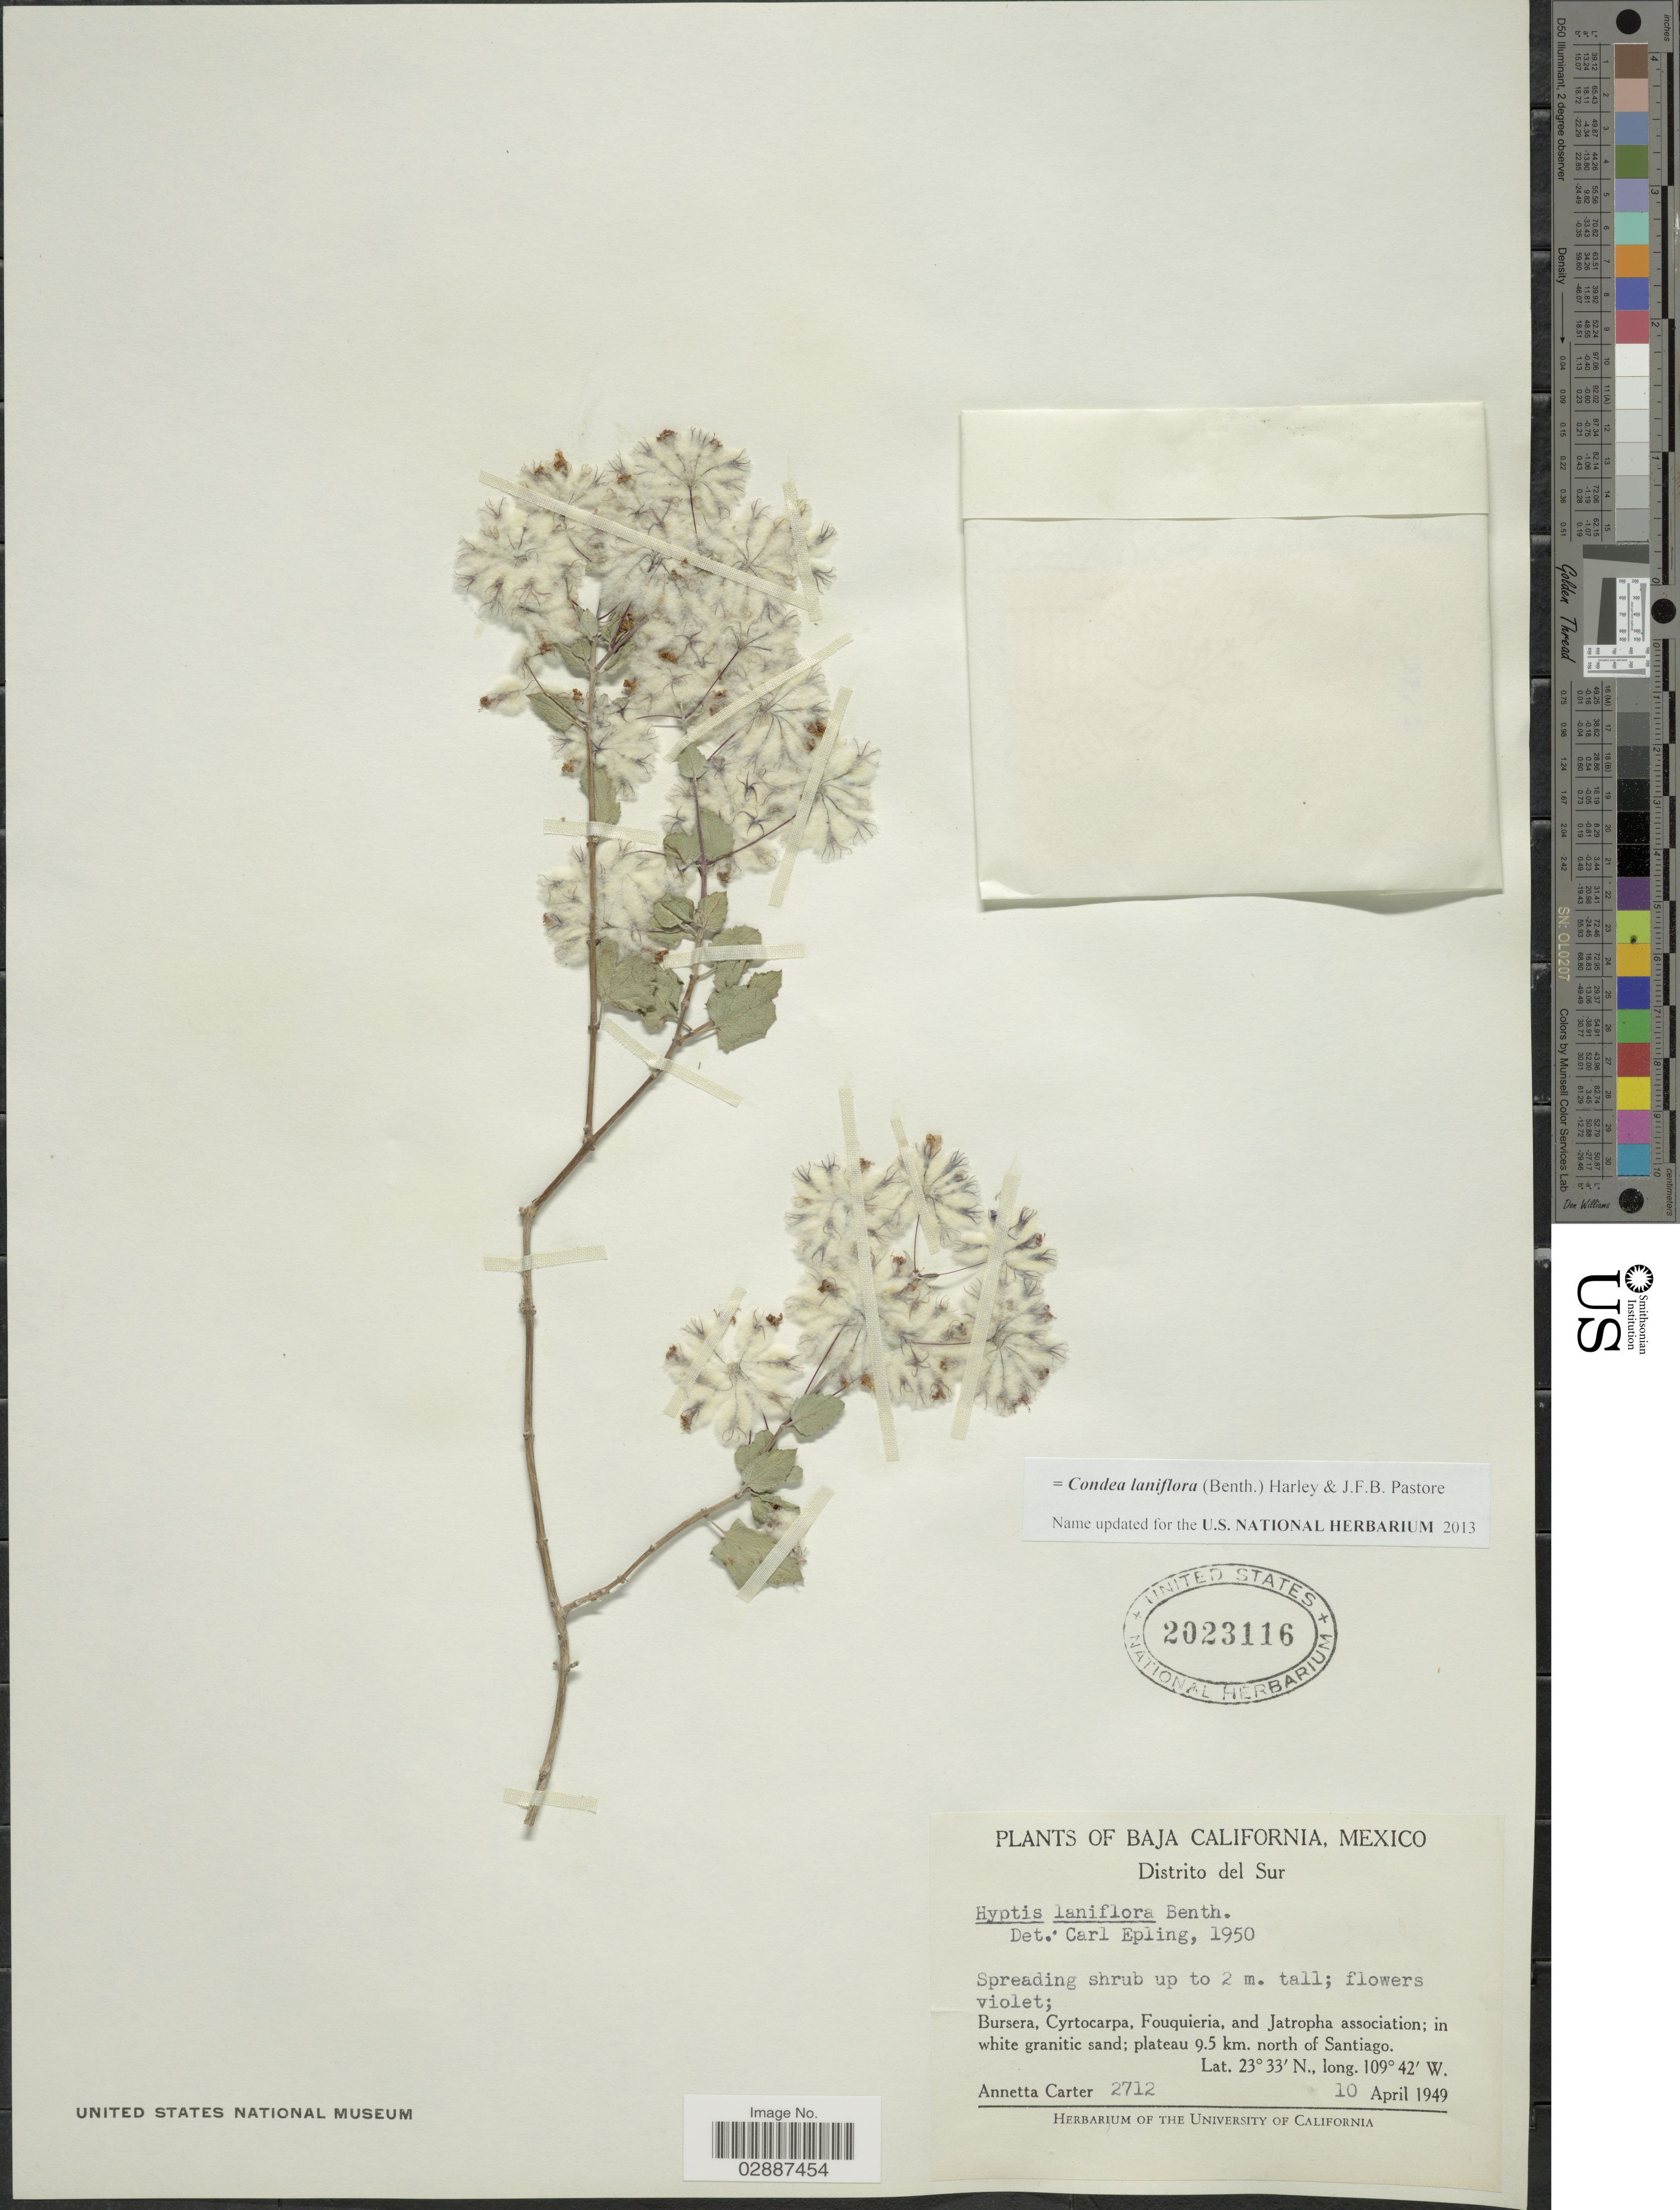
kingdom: Plantae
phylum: Tracheophyta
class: Magnoliopsida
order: Lamiales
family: Lamiaceae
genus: Condea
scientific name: Condea laniflora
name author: (Benth.) Harley & J.F.B. Pastore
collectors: A. Carter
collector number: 2712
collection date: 1949-04-10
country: Mexico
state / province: Baja California Sur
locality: Distrito del Sur. In white granitic sand; plateau 9.5 km. north of Santiago.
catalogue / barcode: US 2023116